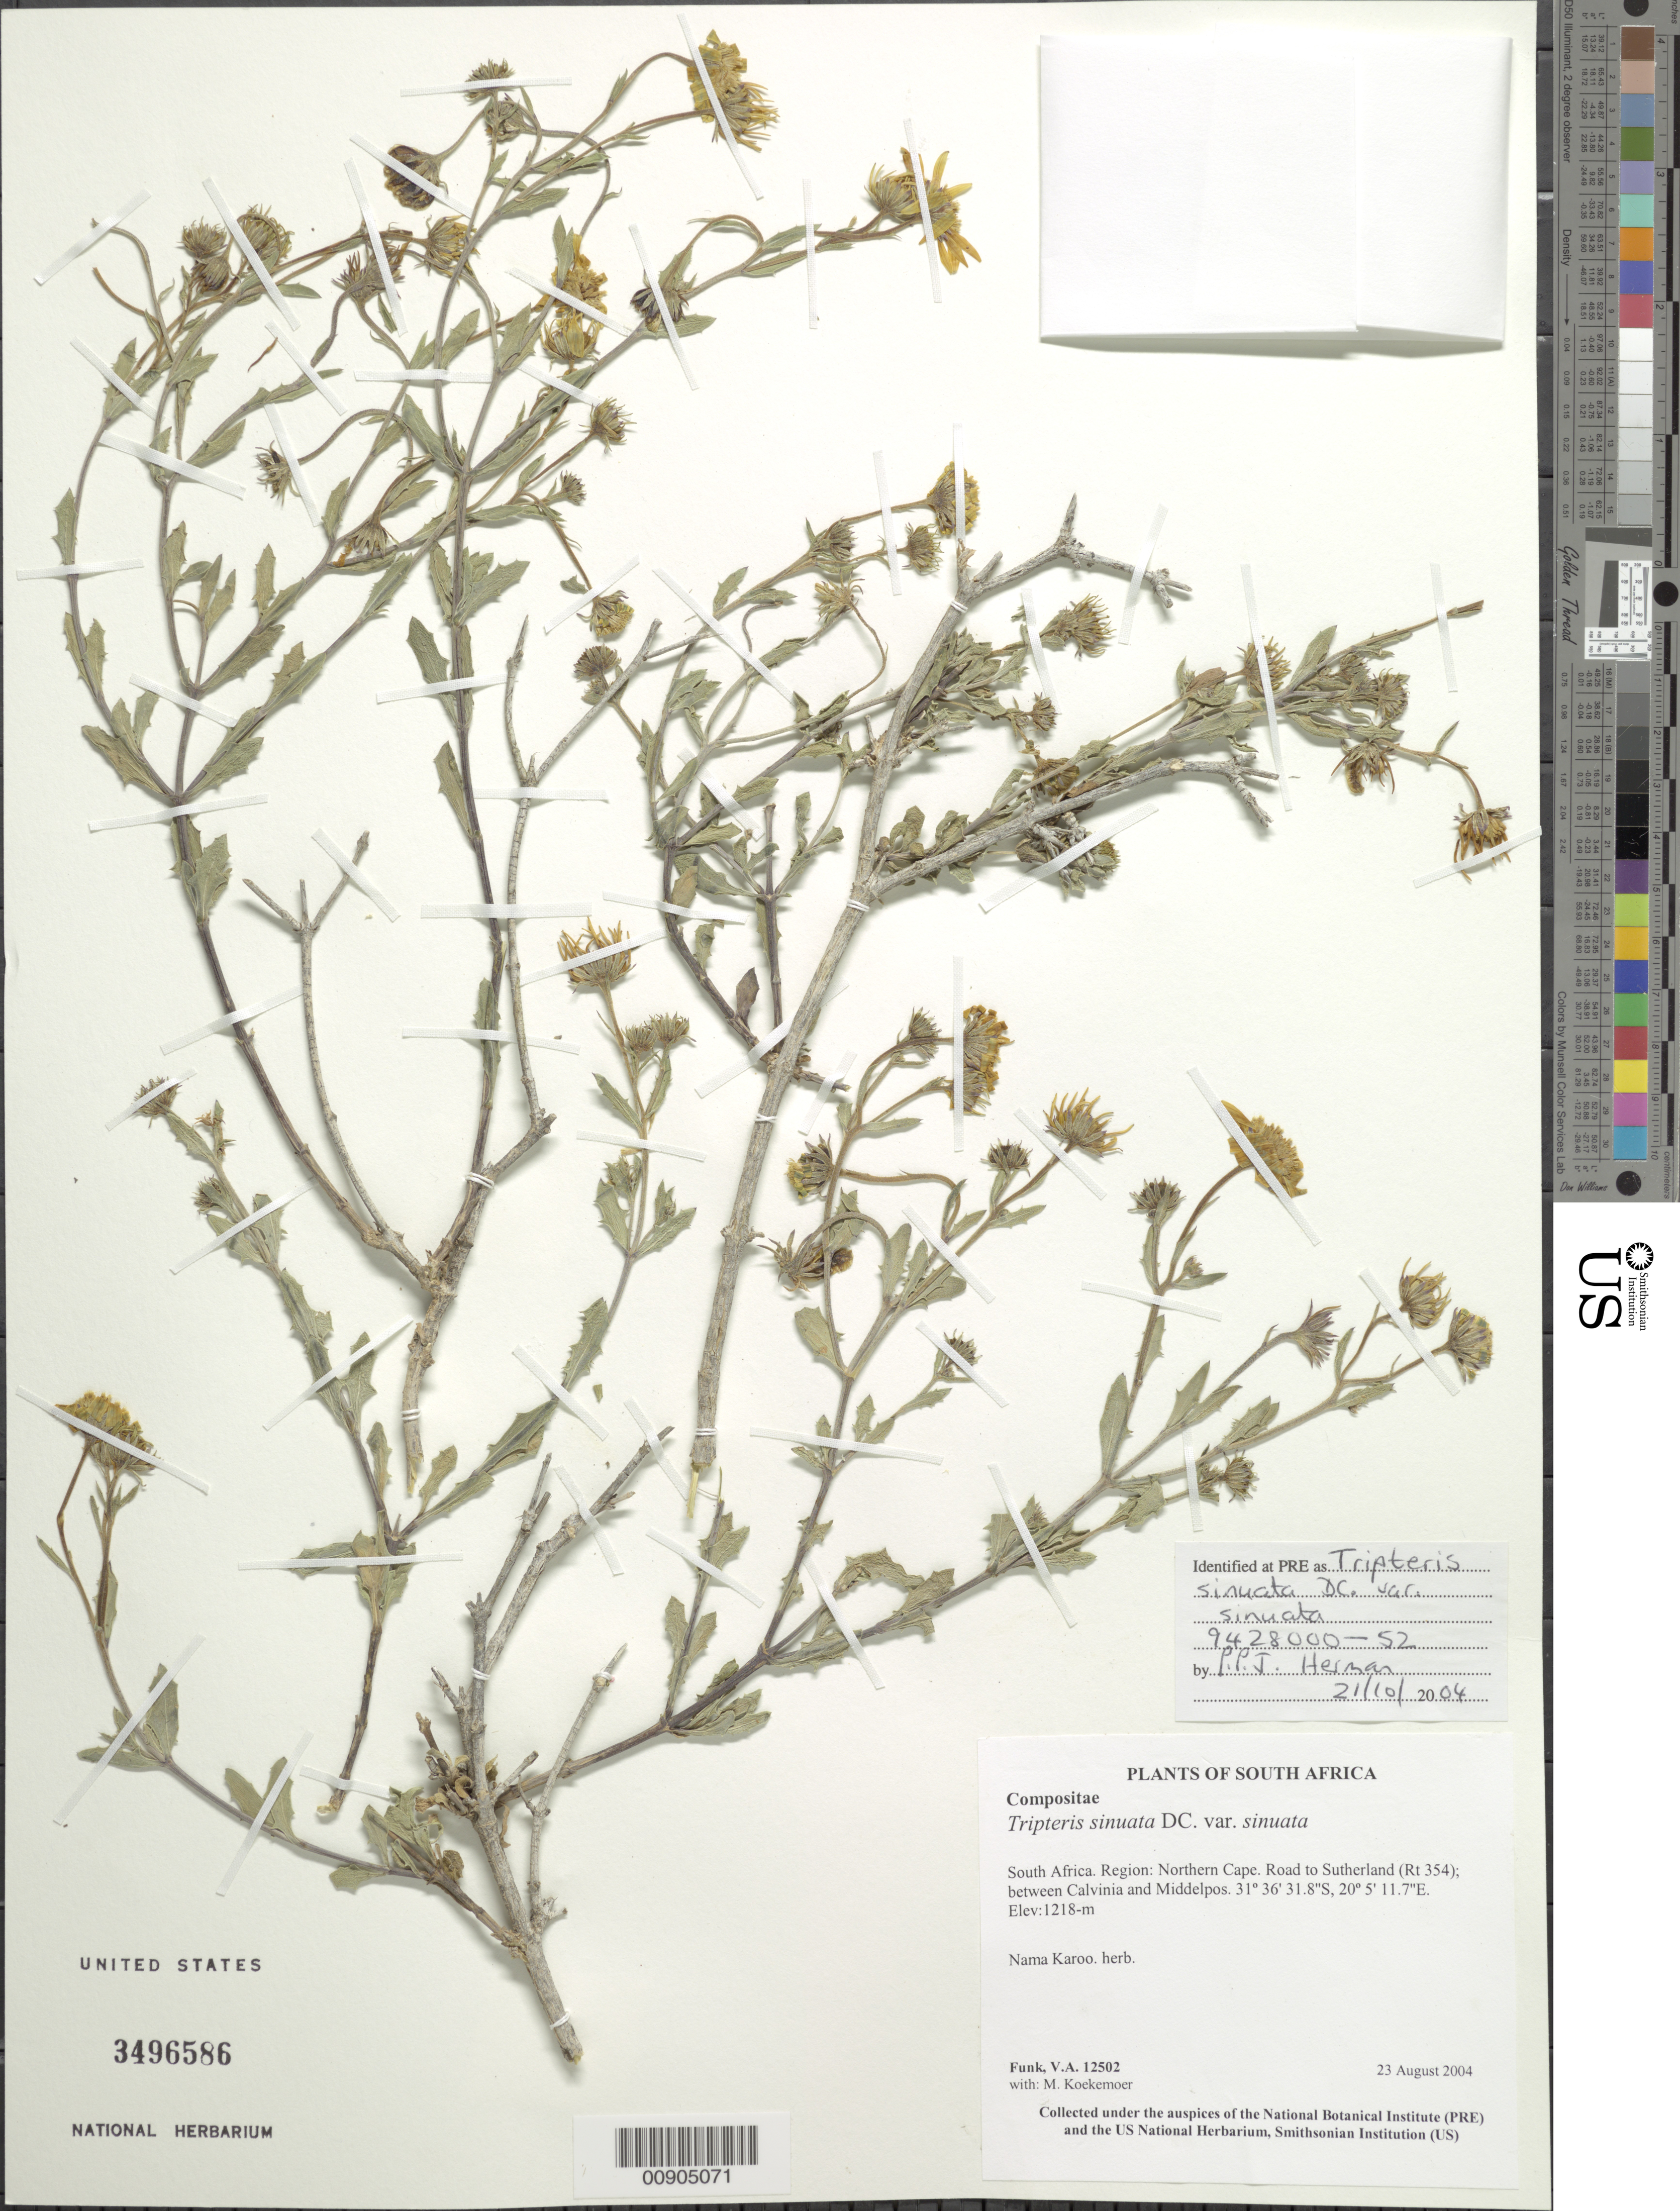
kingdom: Plantae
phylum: Tracheophyta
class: Magnoliopsida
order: Asterales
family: Asteraceae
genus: Tripteris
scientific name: Tripteris sinuata subsp. sinuata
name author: DC.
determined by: Herman, P. P. J.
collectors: V. Funk & M. Koekemoer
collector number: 12502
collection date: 2004-08-23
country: South Africa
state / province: Northern Cape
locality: road to Sutherland (Rt. 354); between Calvinia and Middelpos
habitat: Nama karoo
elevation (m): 1218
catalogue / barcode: US 3496586